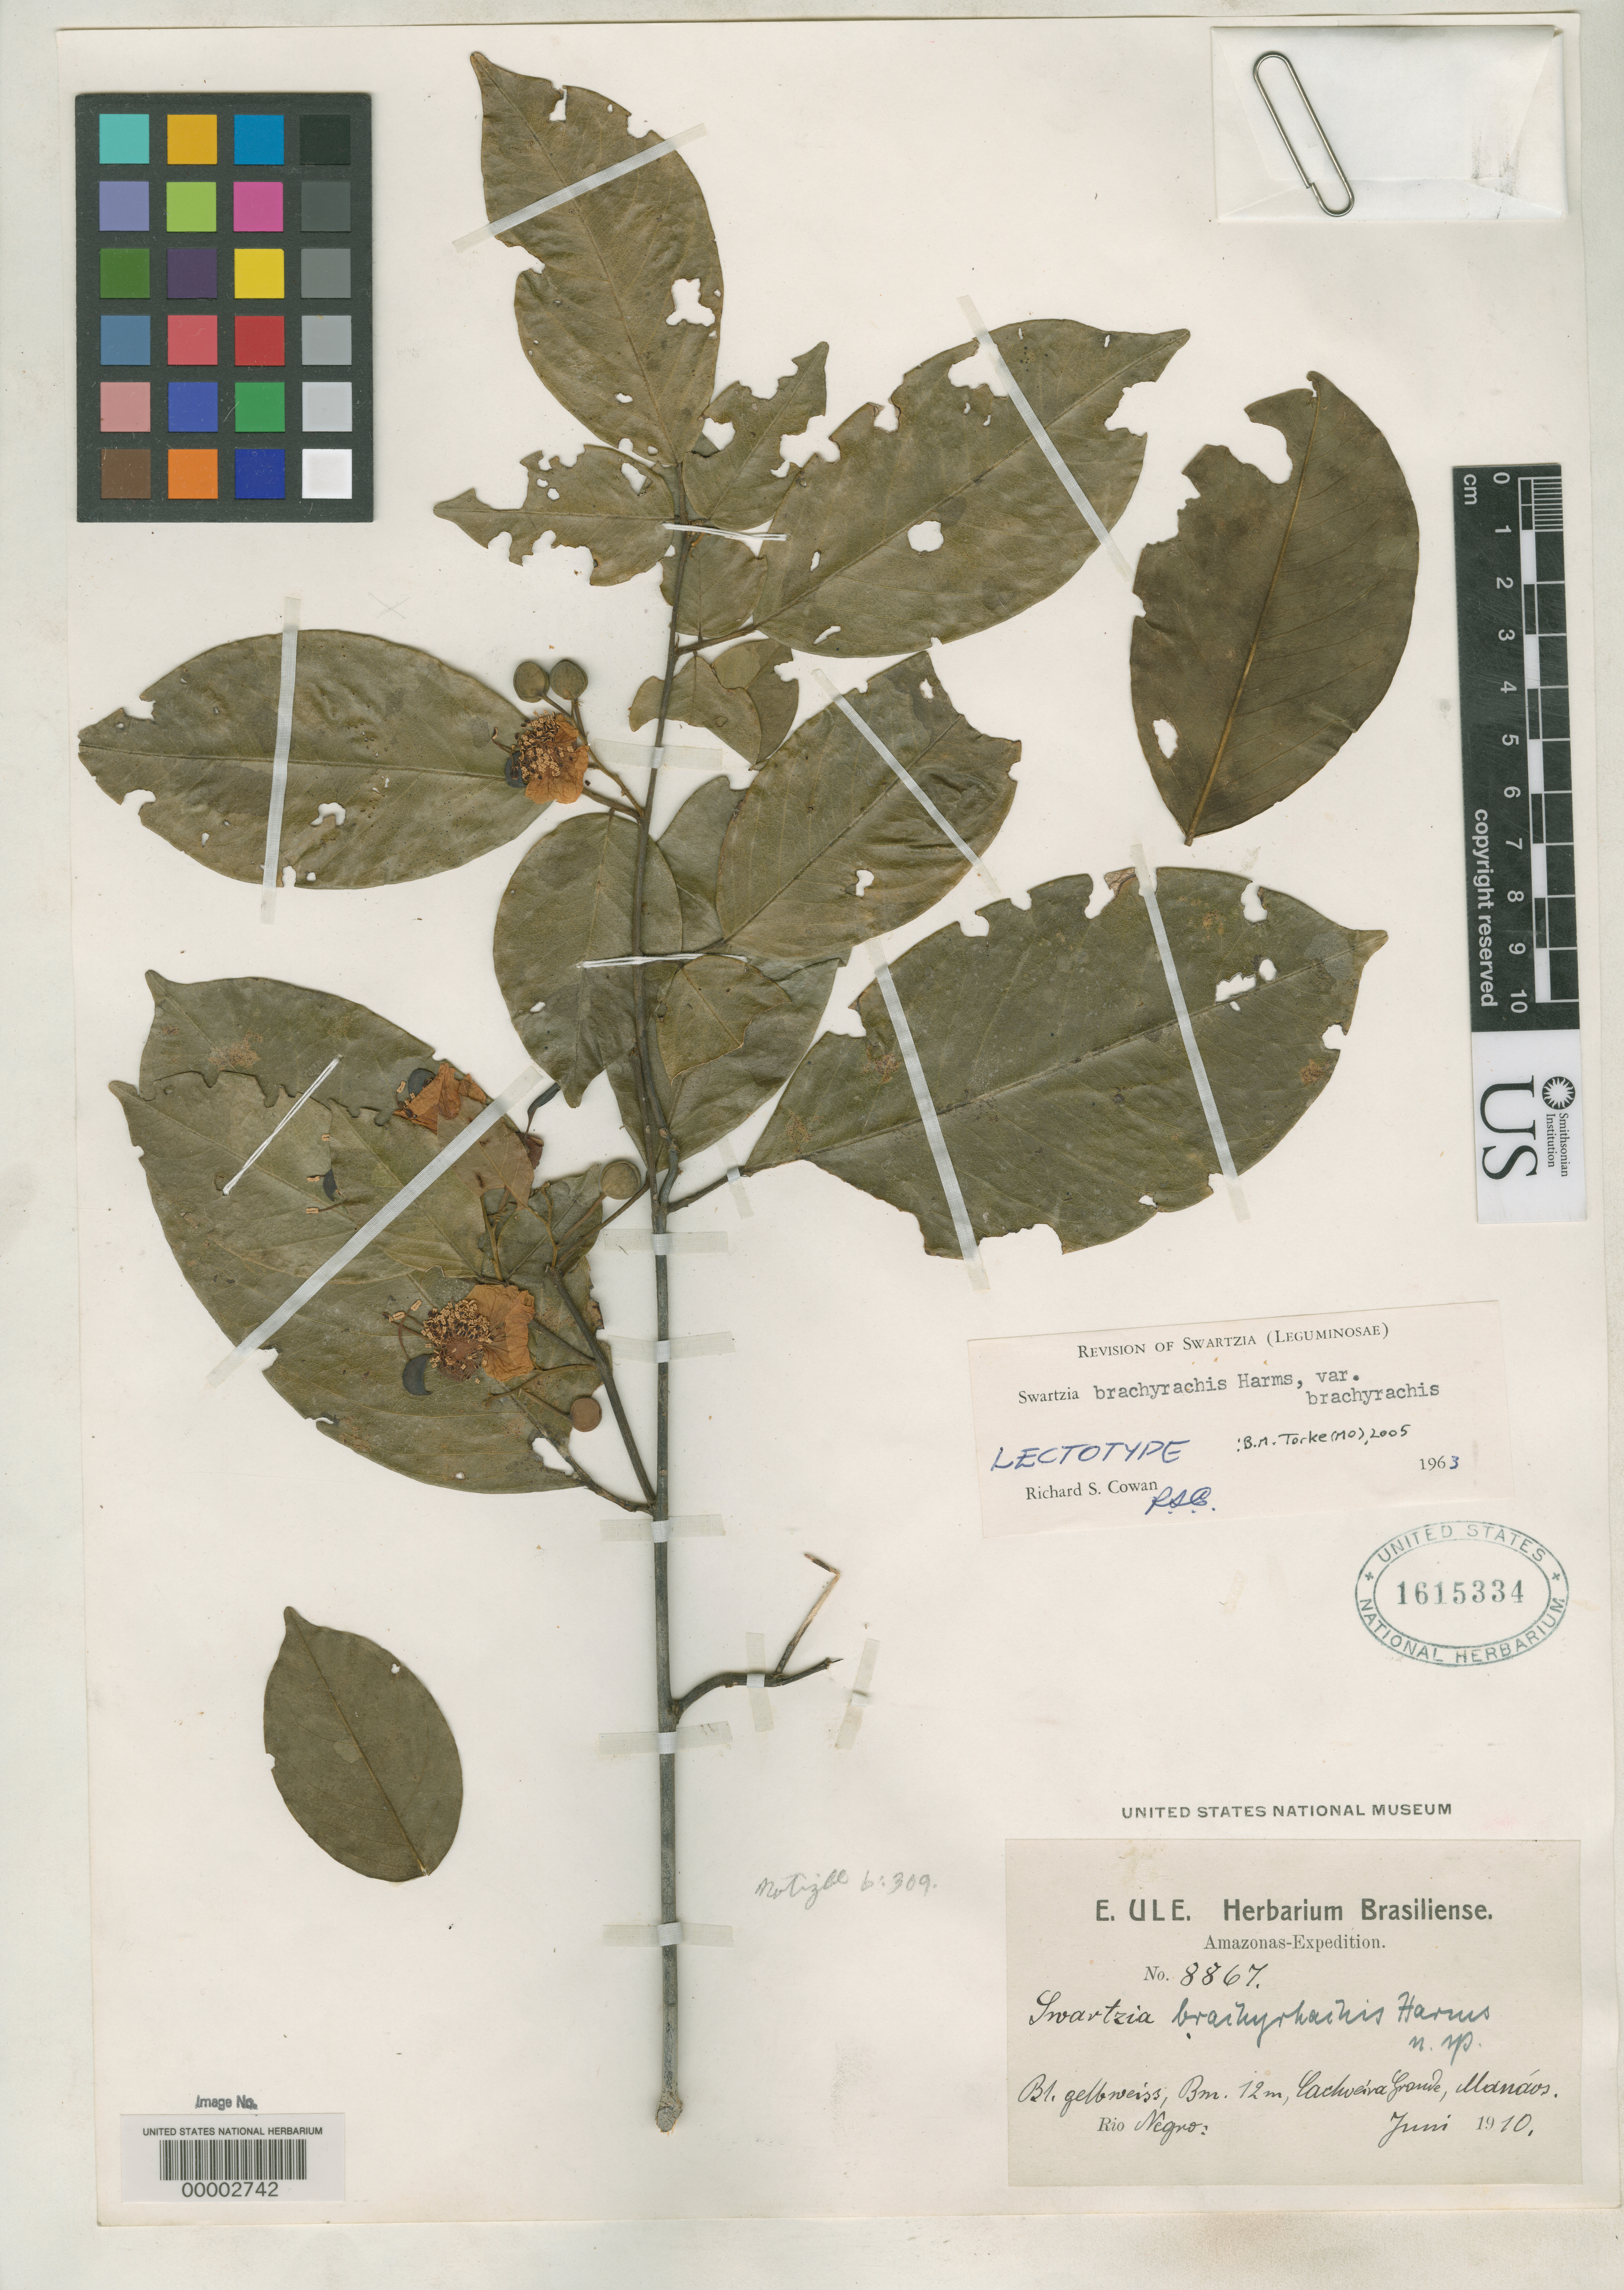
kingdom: Plantae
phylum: Tracheophyta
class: Magnoliopsida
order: Fabales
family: Fabaceae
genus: Swartzia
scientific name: Swartzia brachyrachis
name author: Harms in Pilg.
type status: Lectotype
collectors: E. H. Ule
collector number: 8867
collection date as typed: Jun 1910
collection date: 1910-06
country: Brazil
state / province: Amazonas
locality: Cachueira Grande, Manaus, Rio Negro.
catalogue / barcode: US 1615334